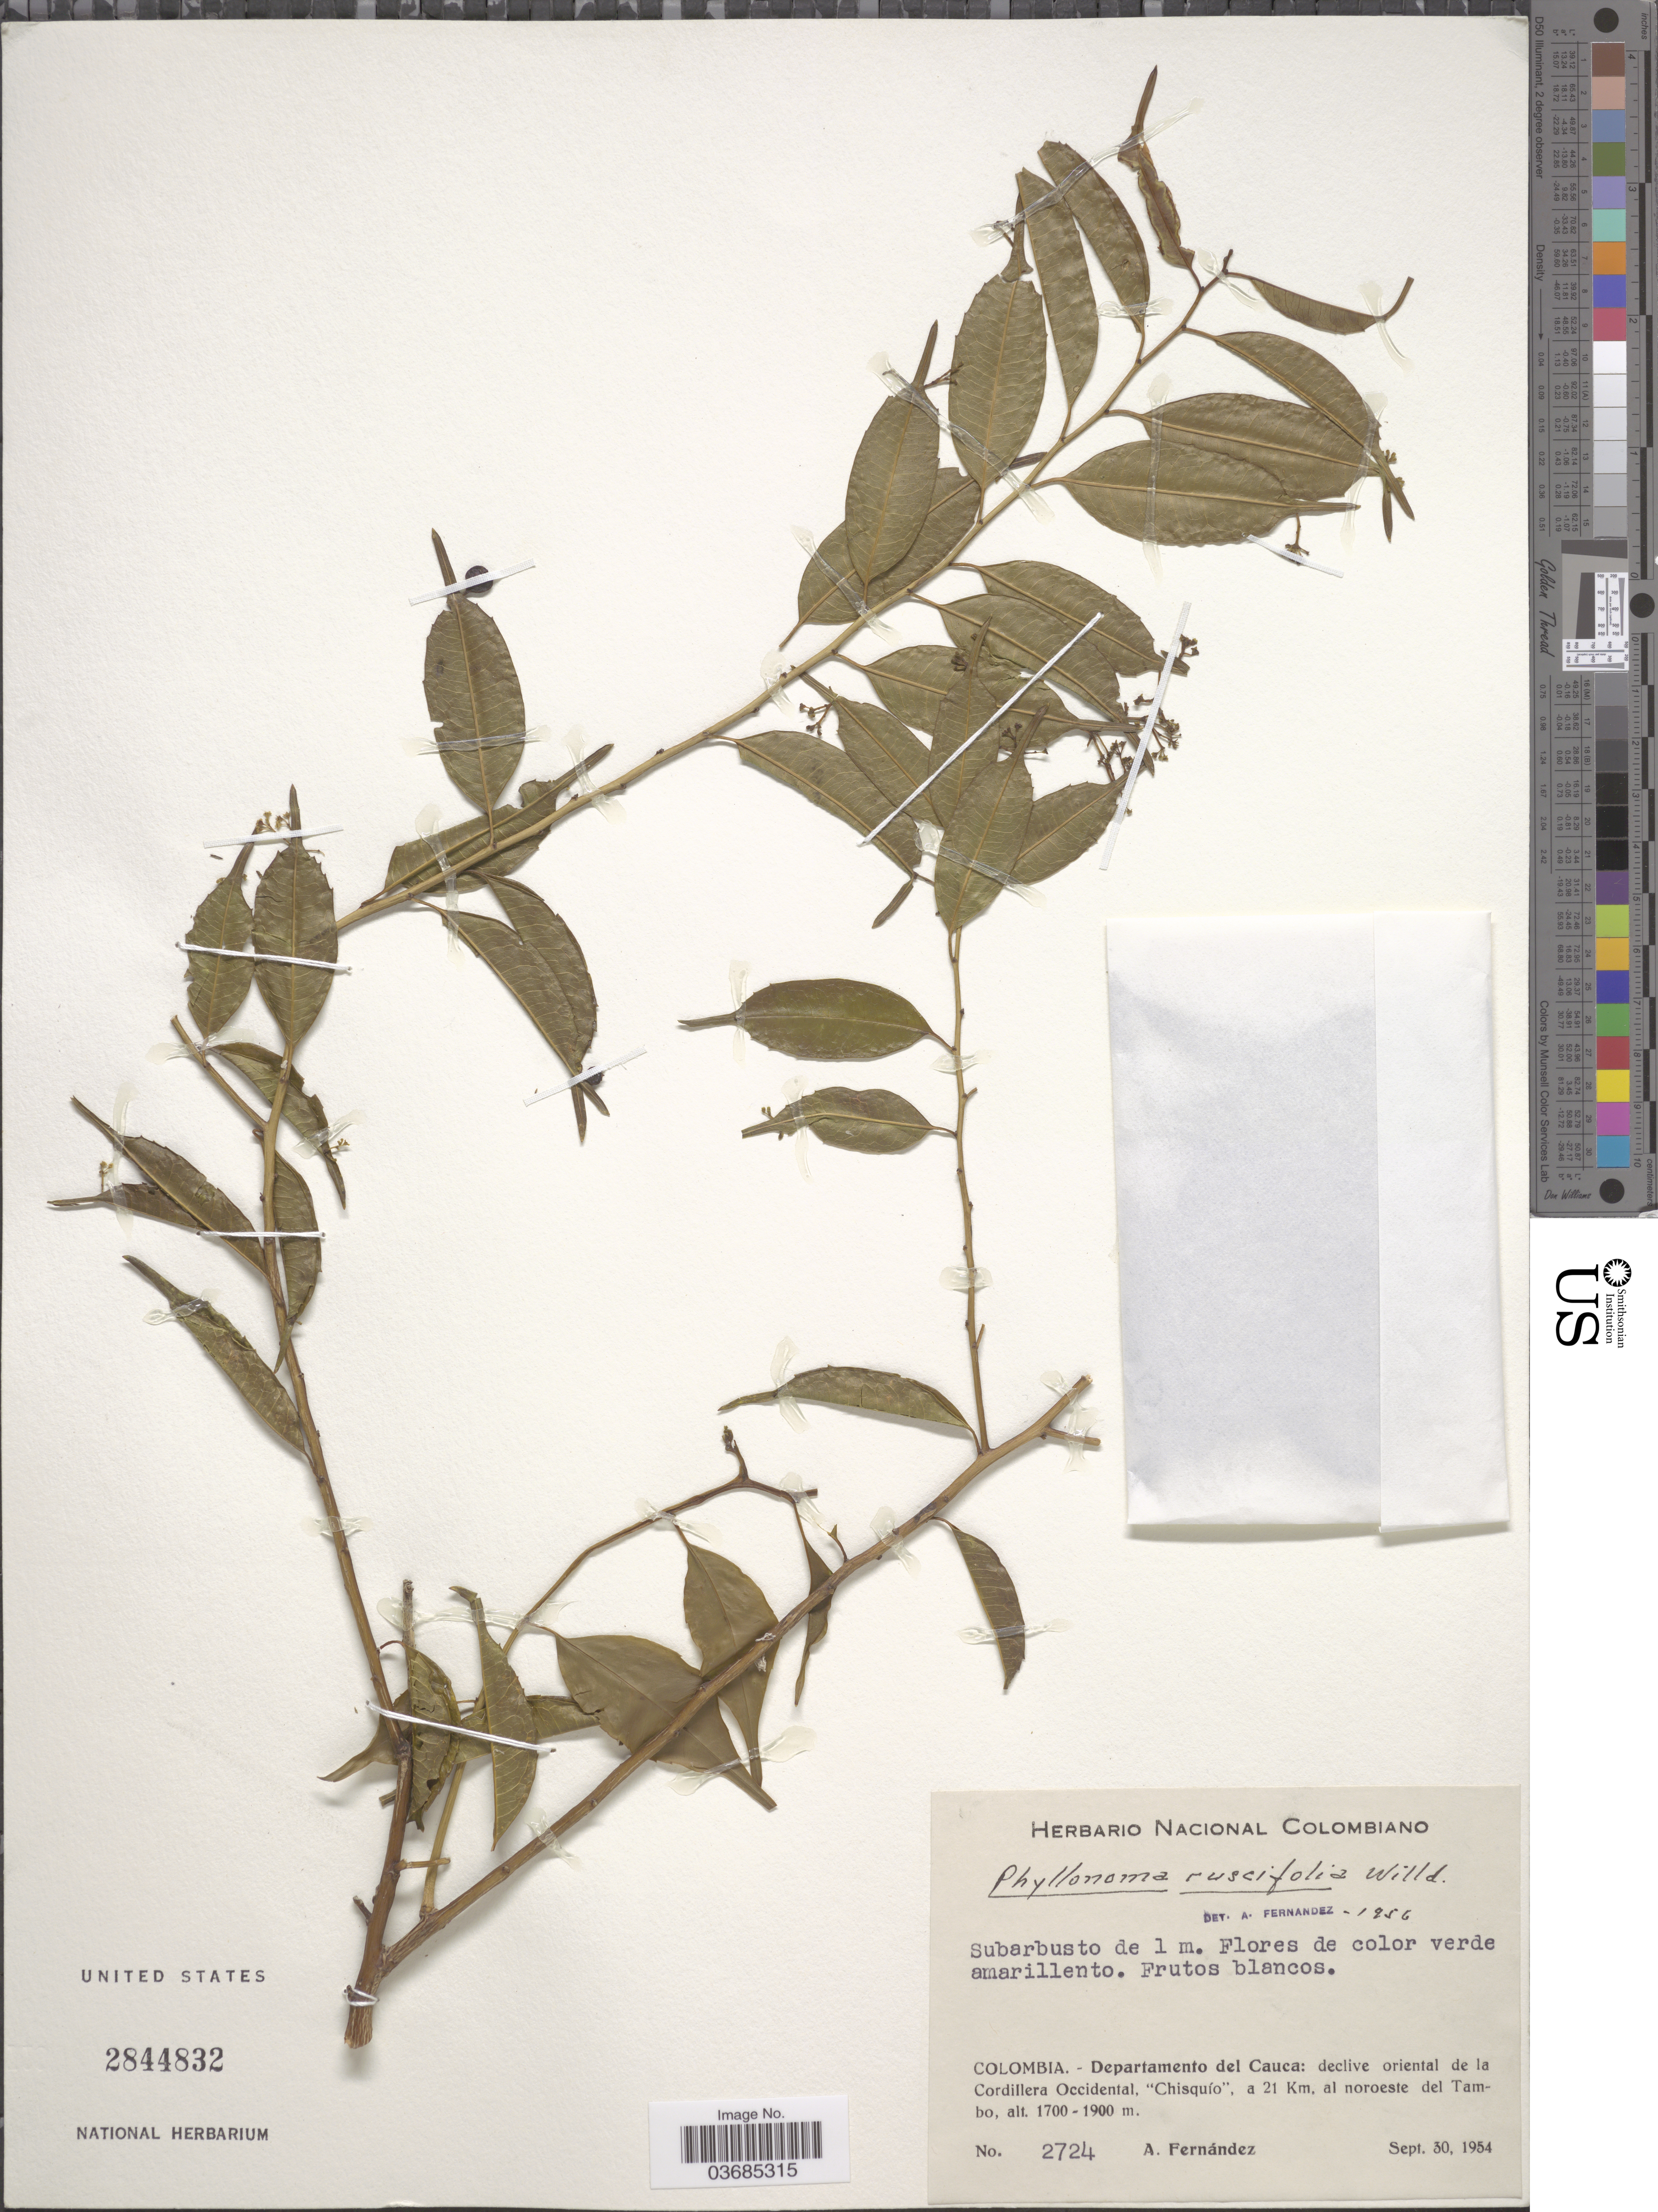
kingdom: Plantae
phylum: Tracheophyta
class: Magnoliopsida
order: Aquifoliales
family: Phyllonomaceae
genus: Phyllonoma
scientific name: Phyllonoma ruscifolia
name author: Willd. ex Schult.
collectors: A. Fernández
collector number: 2724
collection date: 1954-09-30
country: Colombia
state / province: Cauca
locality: Departamento del Cauca: declive oriental de la Cordillera Occidental, "Chisquío", a 21 Km. al noroeste del Tambo.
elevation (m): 1700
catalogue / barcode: US 2844832